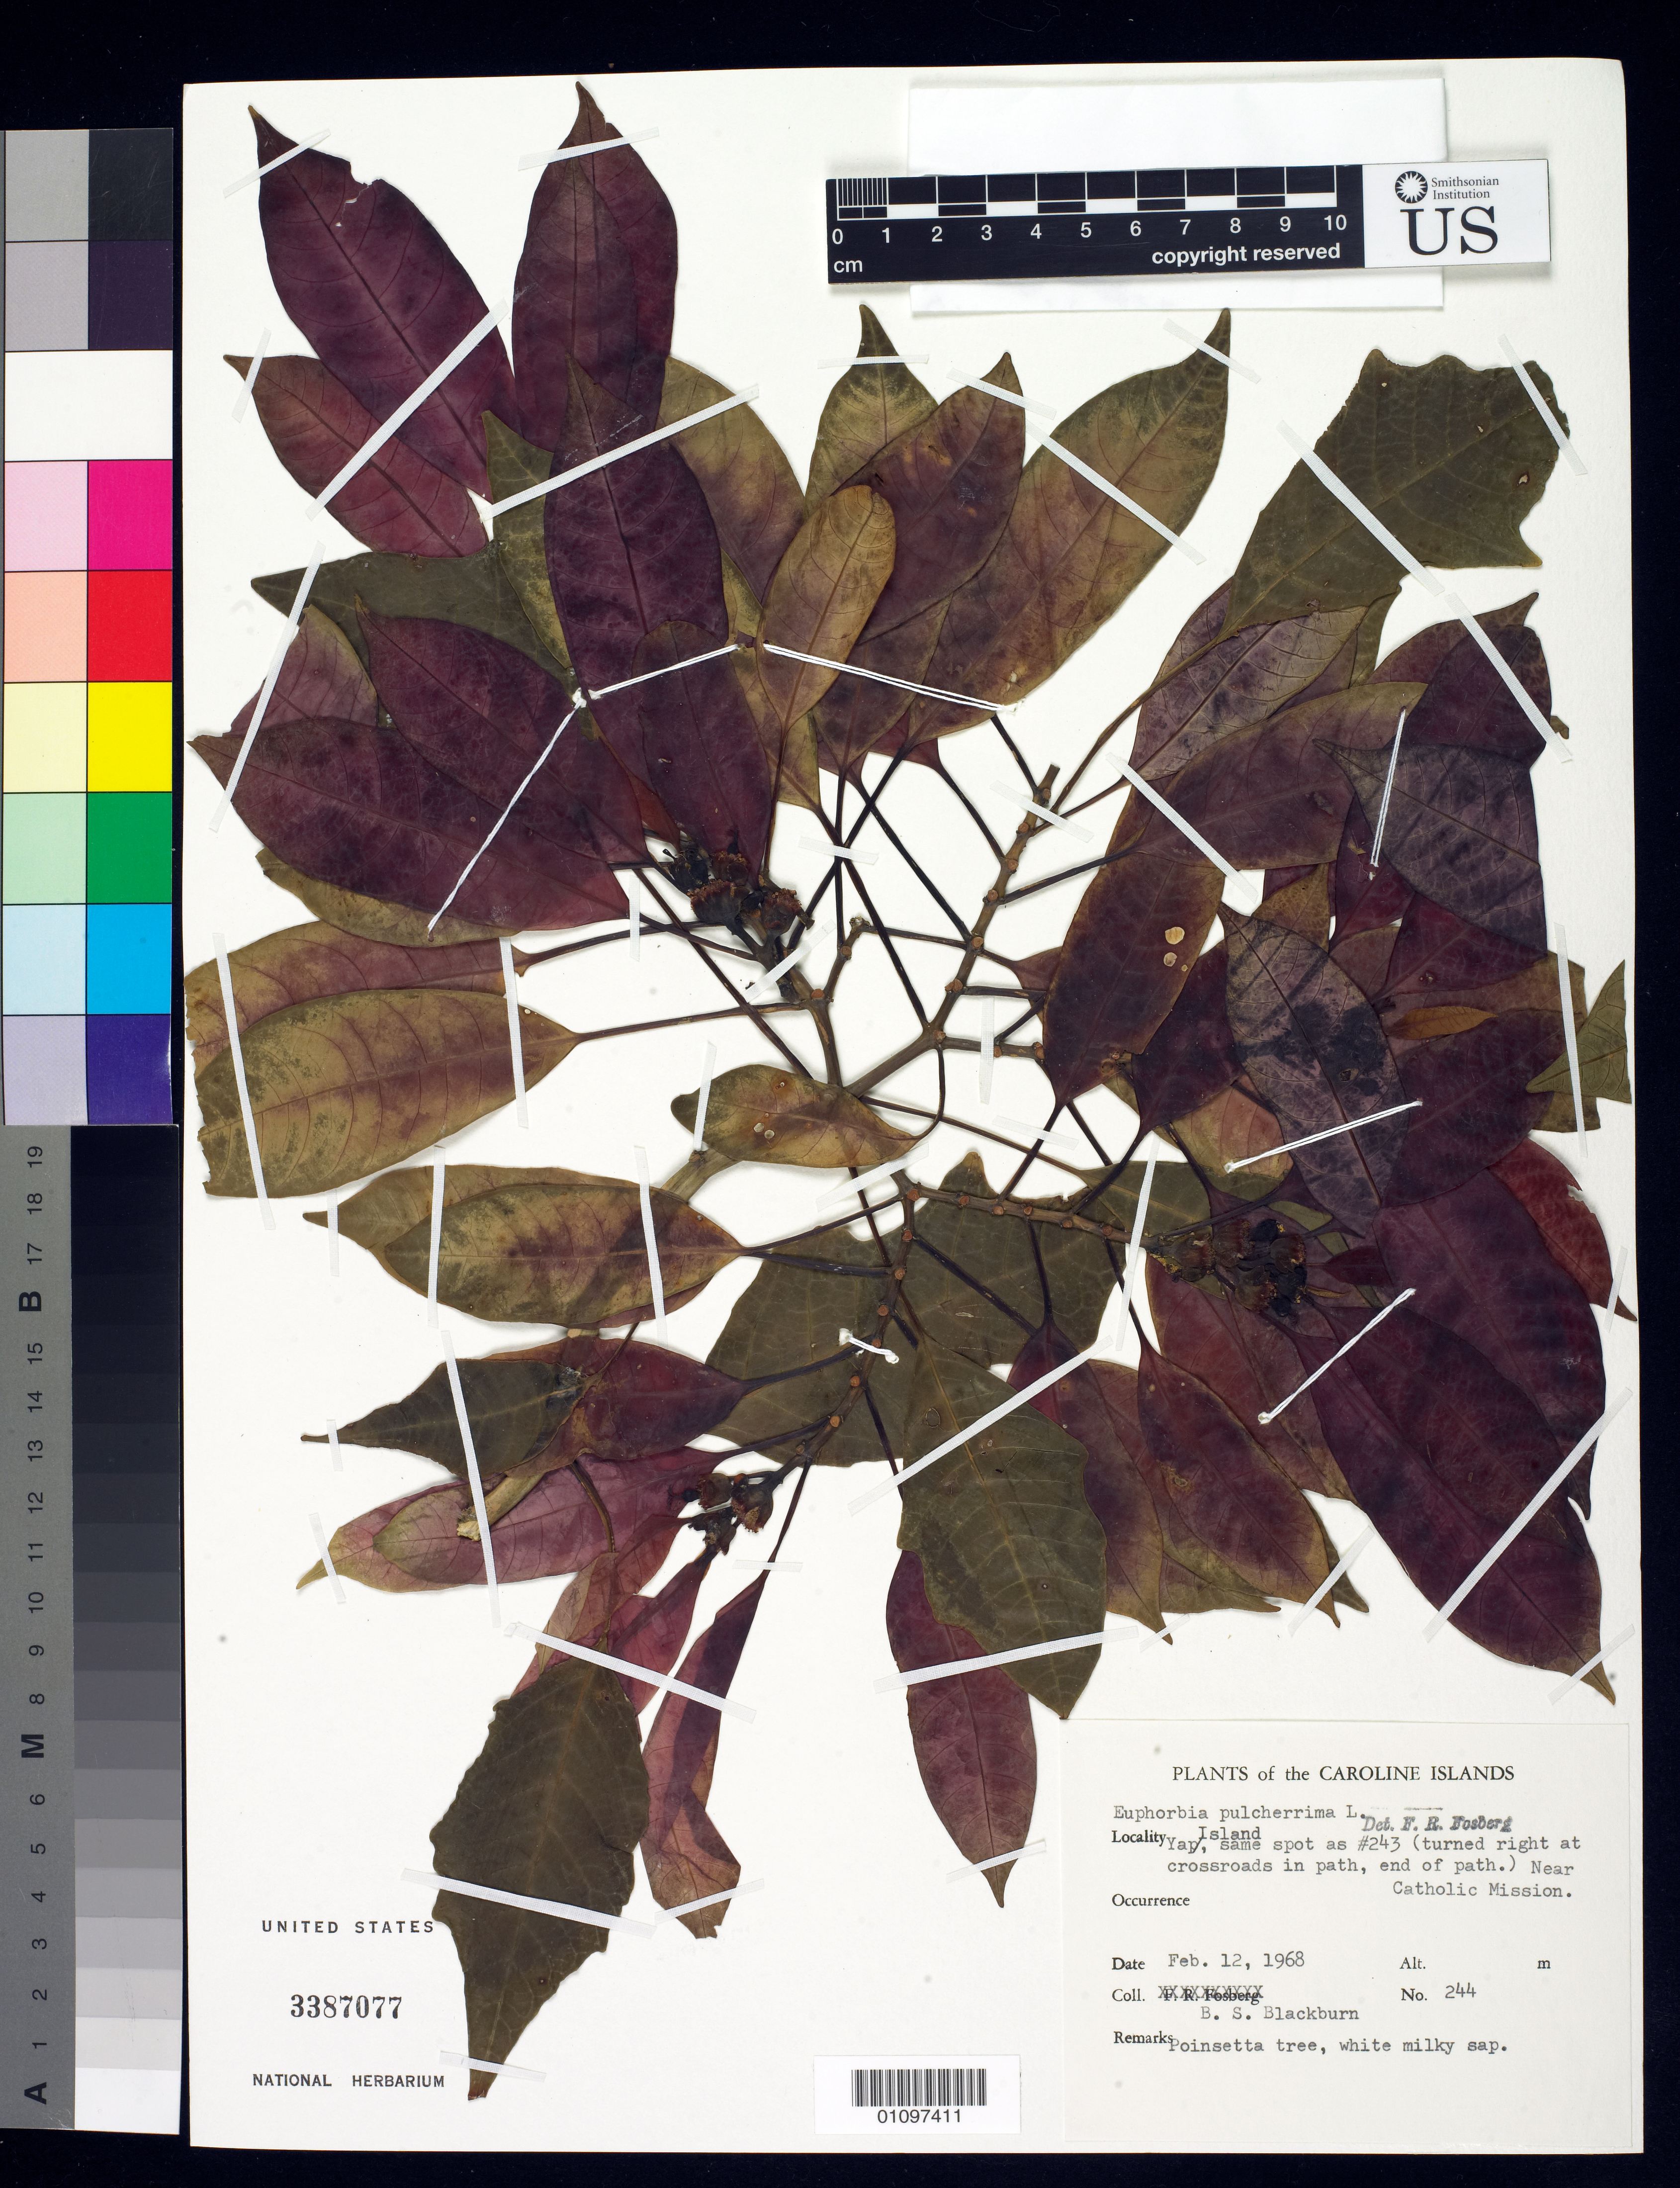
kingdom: Plantae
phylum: Tracheophyta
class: Magnoliopsida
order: Malpighiales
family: Euphorbiaceae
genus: Euphorbia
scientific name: Euphorbia pulcherrima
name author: Willd. ex Klotzsch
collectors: B. S. Blackburn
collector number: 244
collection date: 1968-02-12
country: Micronesia, Federated States of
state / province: Yap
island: Yap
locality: Same spot as collection 243 (assumed to be Blackburn colleciton 243) turned right at crossroads in path, end of path. Near Catholic Mission.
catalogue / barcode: US 3387077